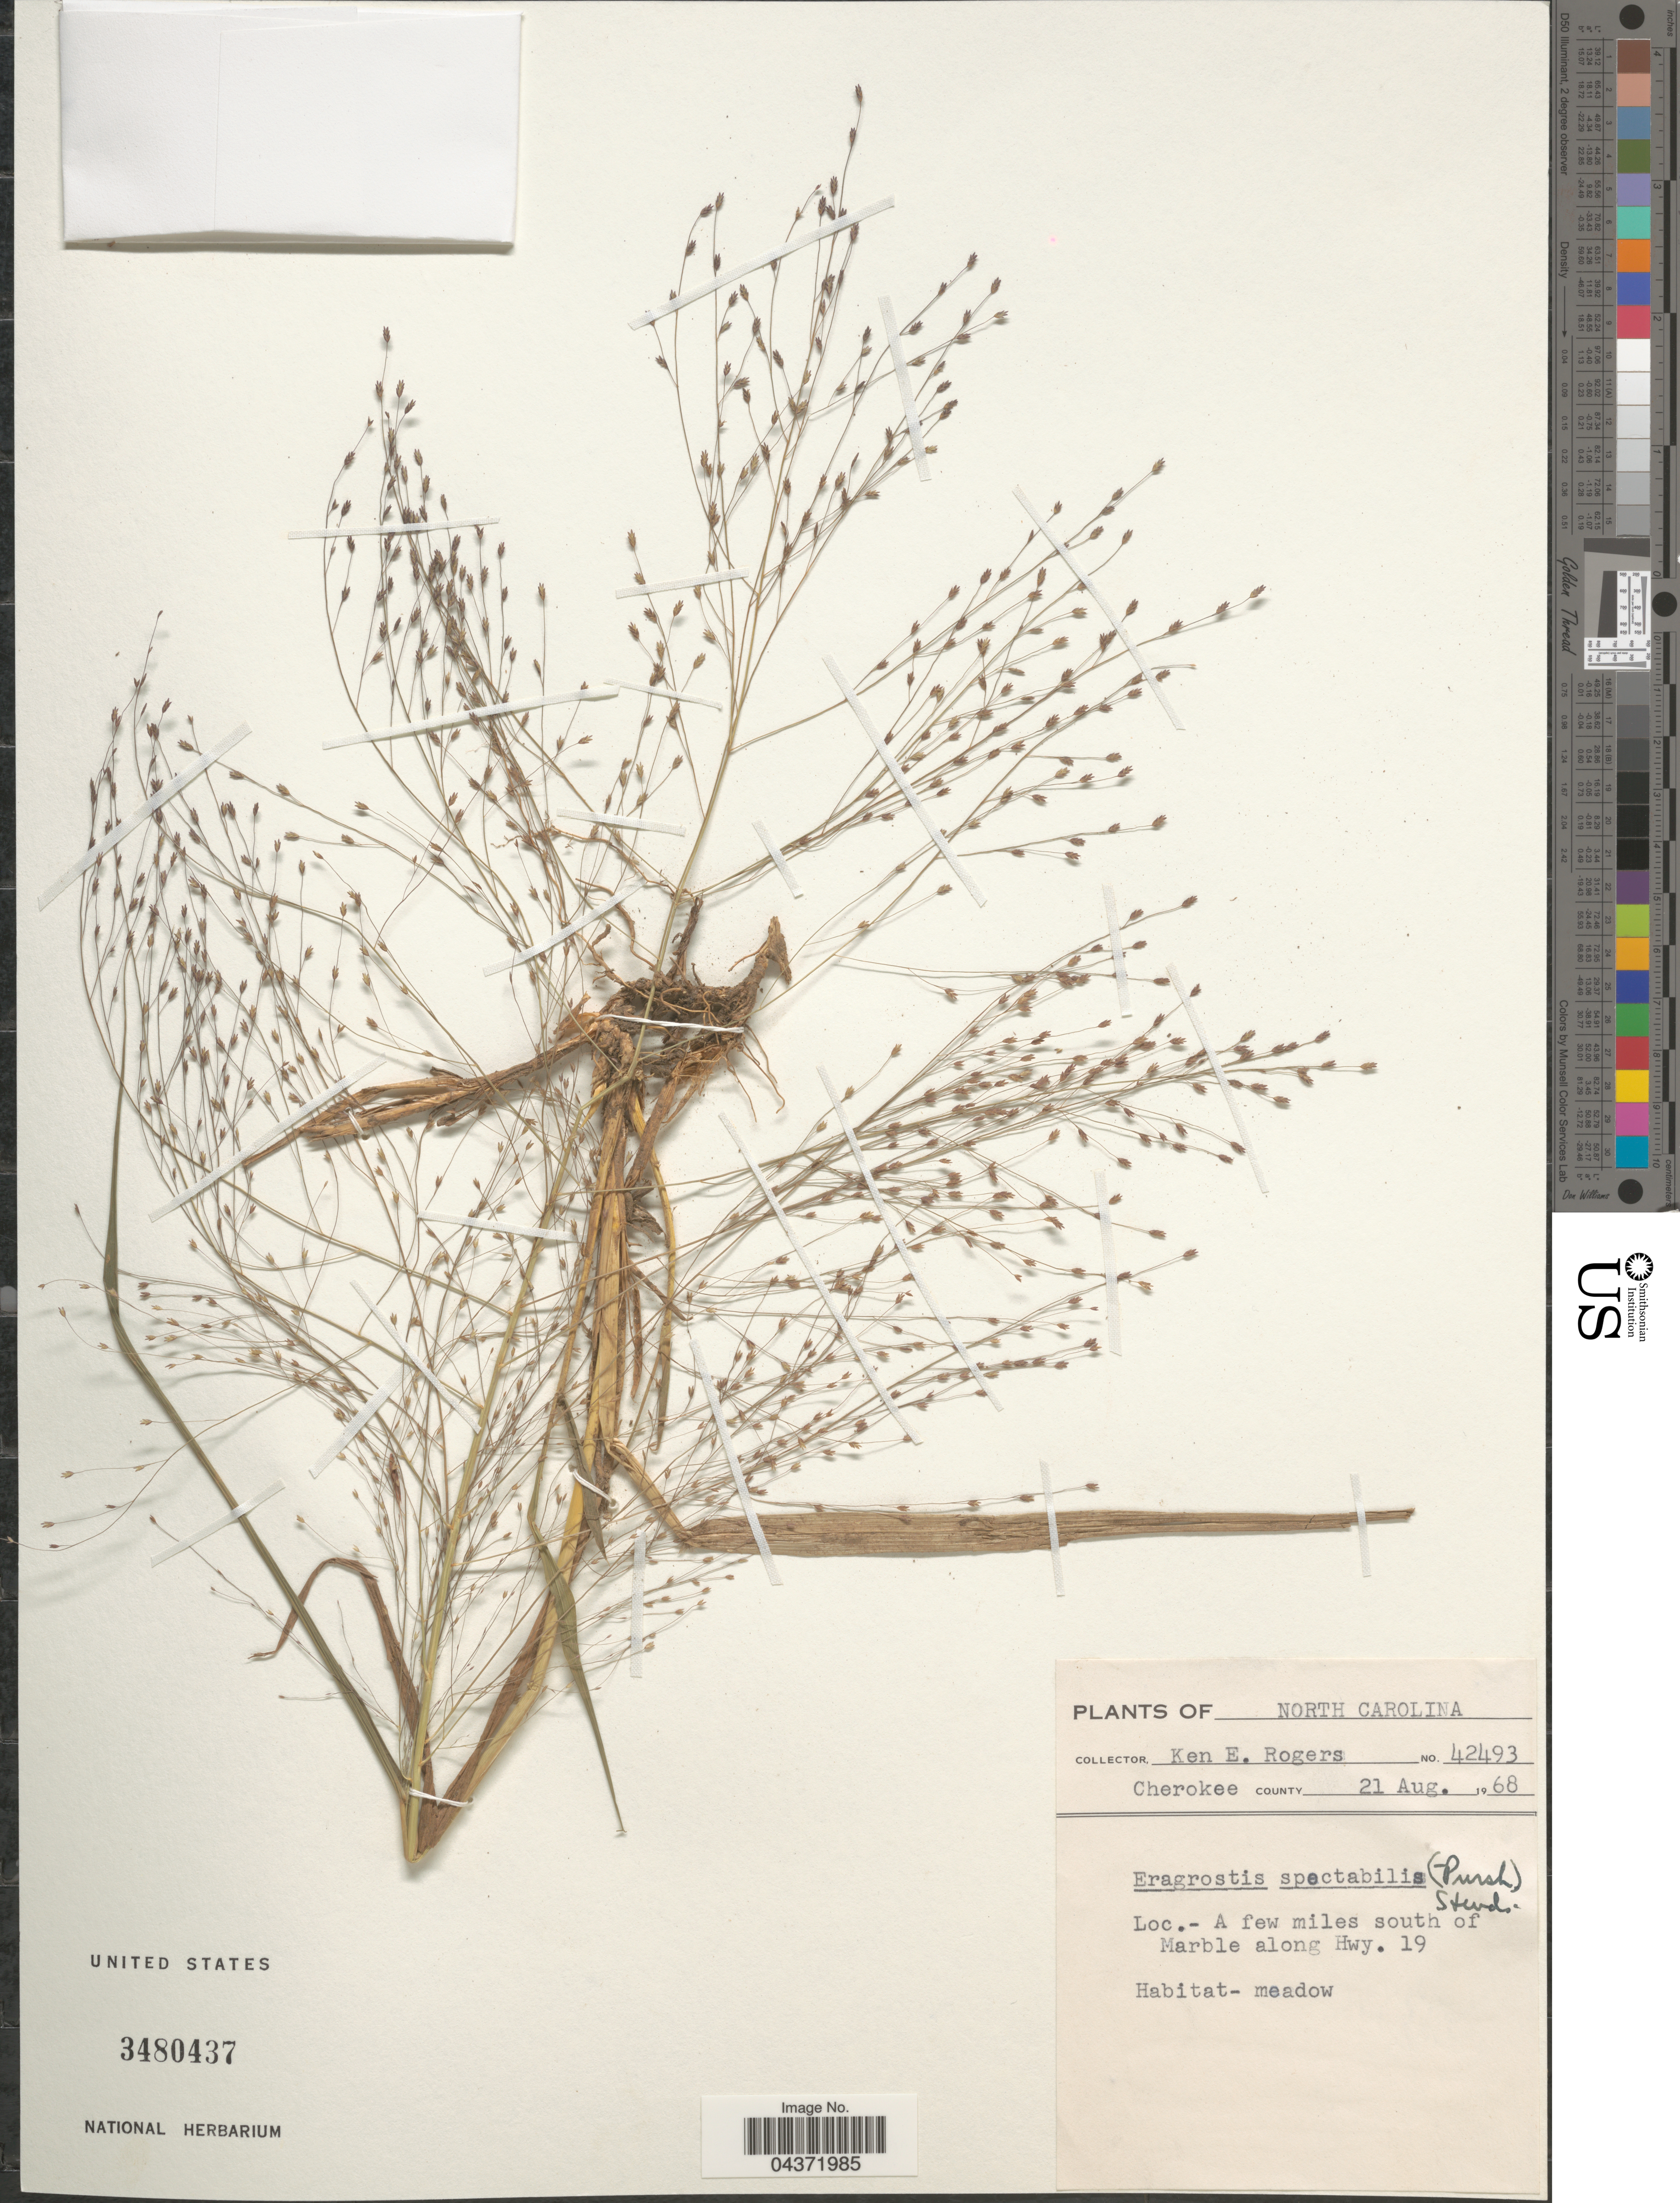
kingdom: Plantae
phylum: Tracheophyta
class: Liliopsida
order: Poales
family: Poaceae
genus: Eragrostis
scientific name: Eragrostis spectabilis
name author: (Pursh) Steud.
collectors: K. Rogers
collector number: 42493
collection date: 1968-08-21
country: United States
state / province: North Carolina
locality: Cherokee County. A few miles south of Marble along Hwy. 19.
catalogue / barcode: US 3480437